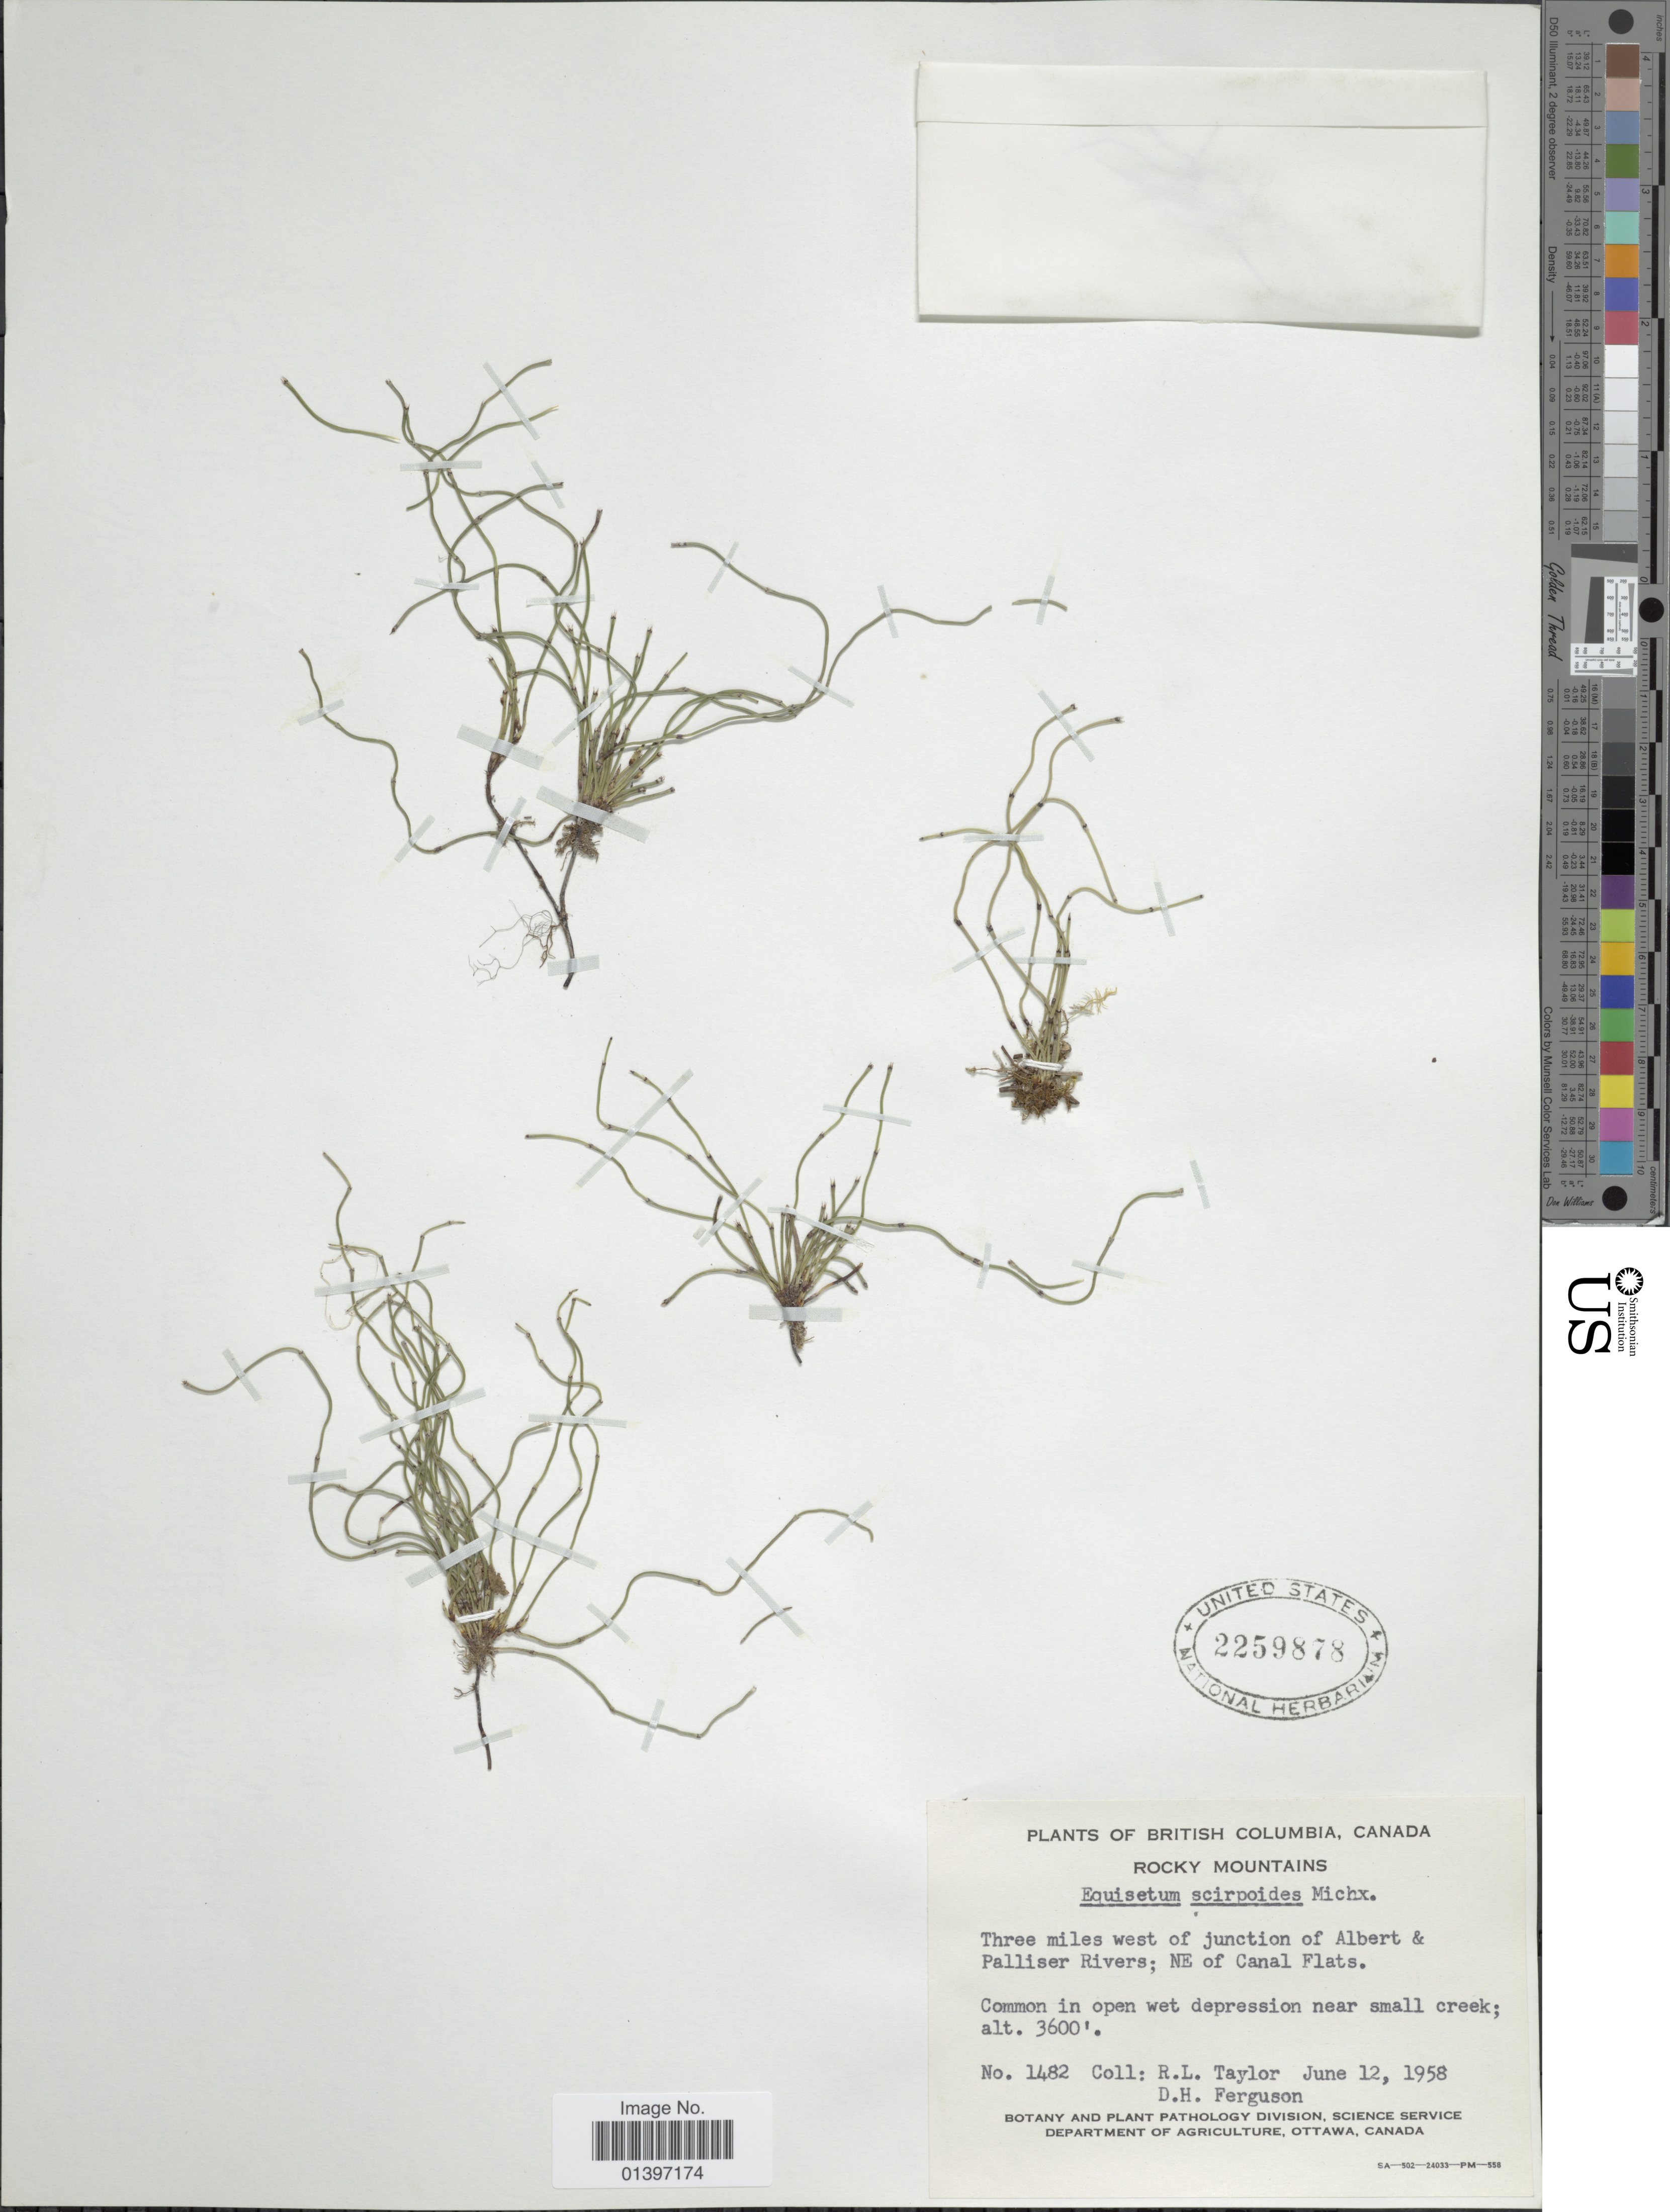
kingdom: Plantae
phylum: Tracheophyta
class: Polypodiopsida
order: Equisetales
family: Equisetaceae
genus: Equisetum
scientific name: Equisetum scirpoides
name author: Michx.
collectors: R. Taylor & D. Ferguson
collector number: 1482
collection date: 1958-06-12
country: Canada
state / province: British Columbia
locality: Rocky Mountains, Three miles west of junction of Albert & Palliser Rivers, NE of Canal Flats, common in open wet depression near small creek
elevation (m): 1097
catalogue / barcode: US 2259878